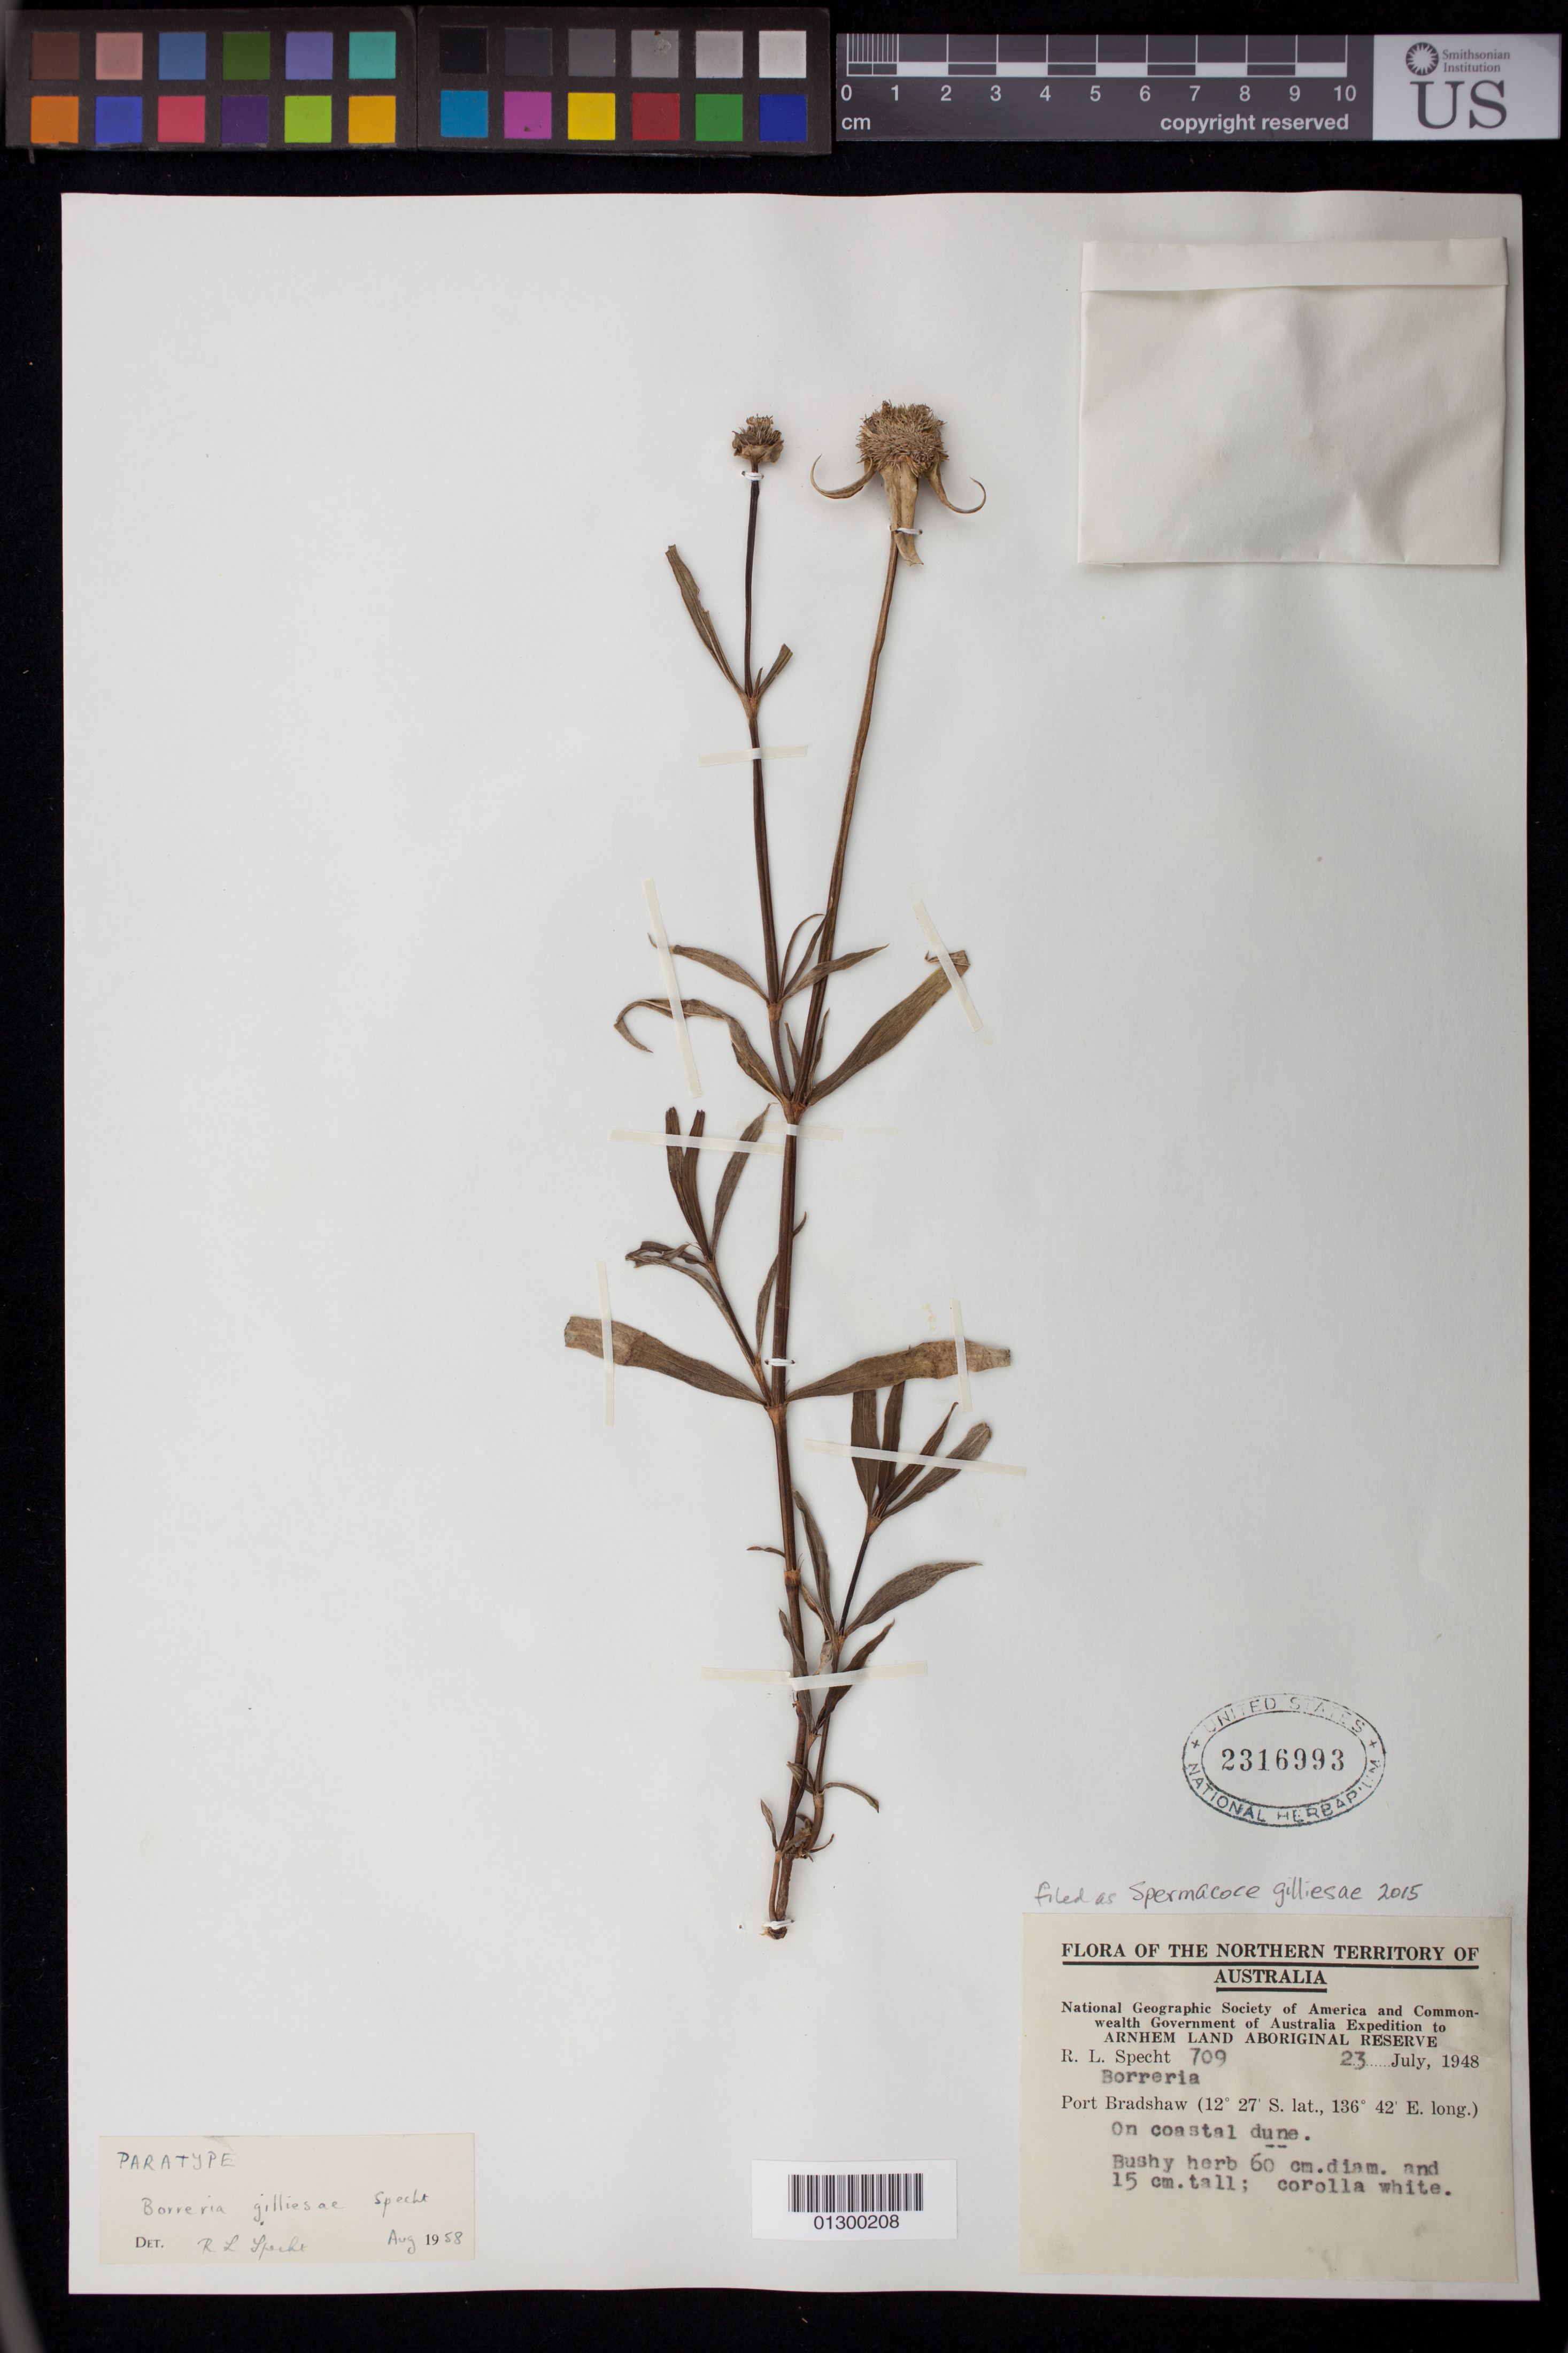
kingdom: Plantae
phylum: Tracheophyta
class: Magnoliopsida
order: Gentianales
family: Rubiaceae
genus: Spermacoce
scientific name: Spermacoce gilliesiae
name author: (Specht) J.R. Clarkson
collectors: R. L. Specht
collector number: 709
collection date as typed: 23 Jul 1948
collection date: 1948-07-23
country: Australia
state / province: Northern Territory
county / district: East Arnhem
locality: Port Bradshaw.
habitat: On coastal dune.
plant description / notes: Bushy herb 60 cm. diam. and 15 cm. tall; corolla white.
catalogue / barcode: US 2316993